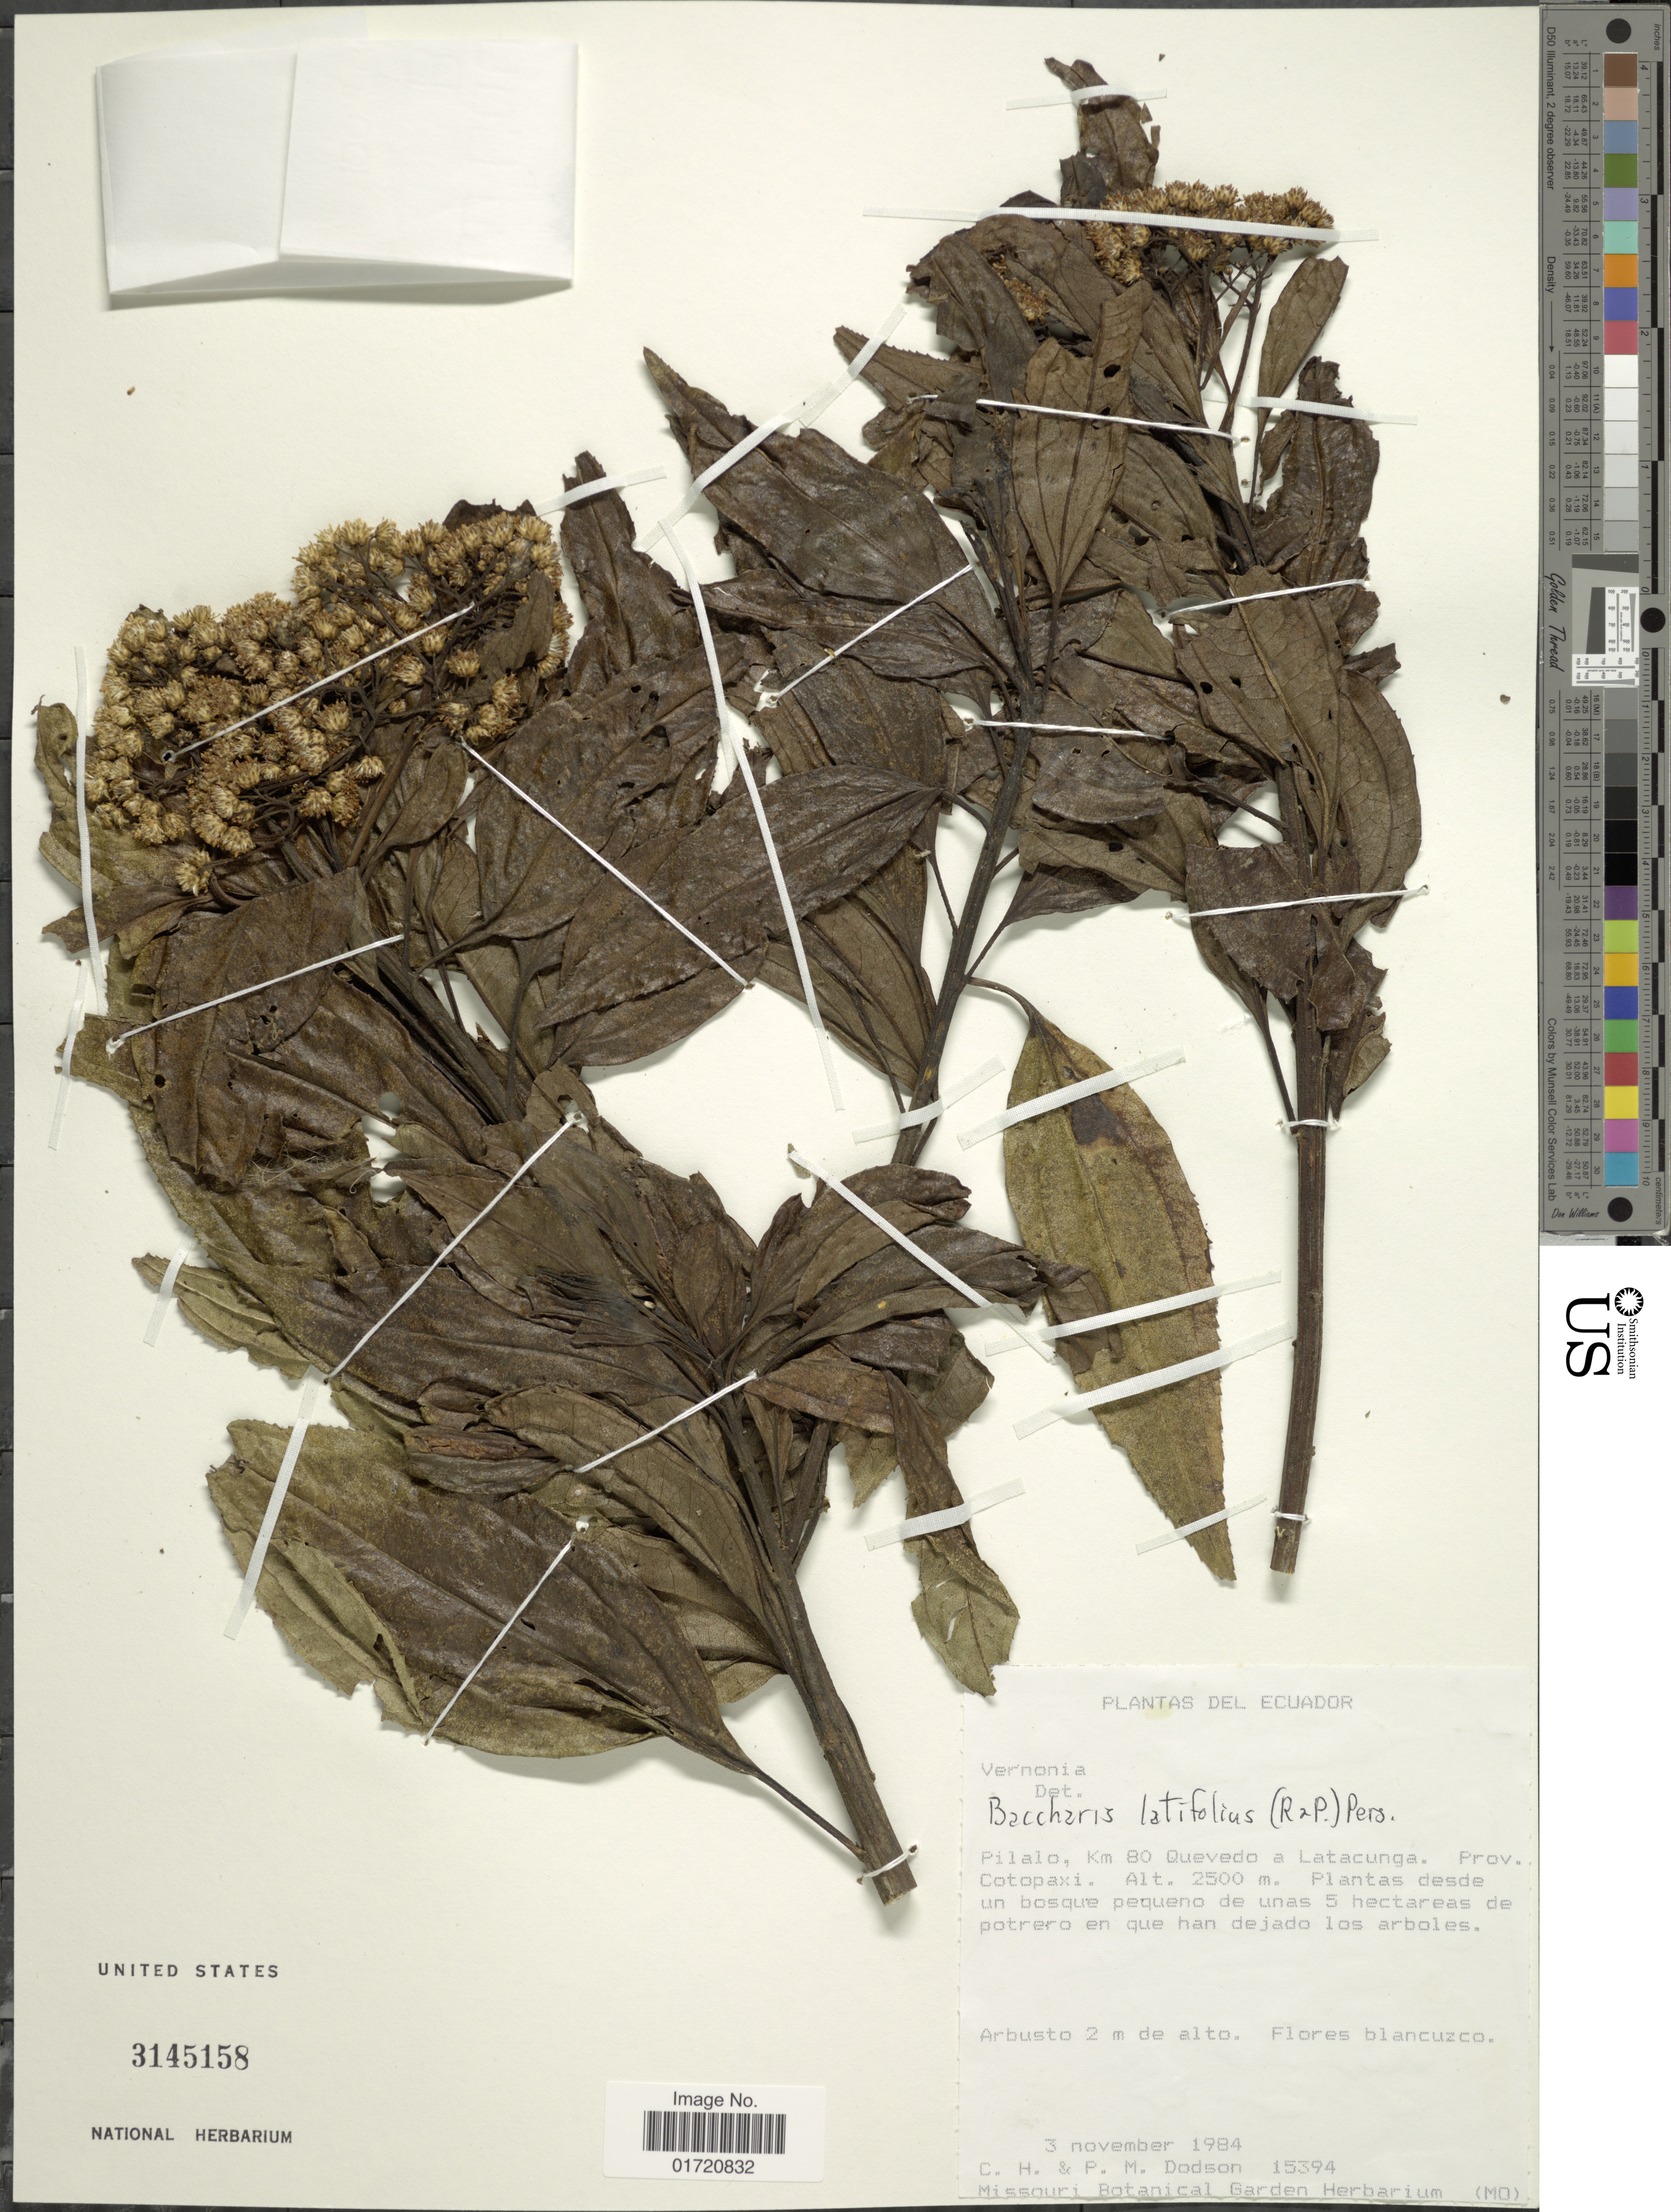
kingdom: Plantae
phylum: Tracheophyta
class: Magnoliopsida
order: Asterales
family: Asteraceae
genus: Baccharis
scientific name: Baccharis latifolia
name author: (Ruiz & Pav.) Pers.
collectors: C. H. Dodson & P. M. Dodson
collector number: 15394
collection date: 1984-11-03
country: Ecuador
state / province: Cotopaxi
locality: Pilalo, km 80 Quevedo a Latacunga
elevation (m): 2500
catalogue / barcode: US 3145158